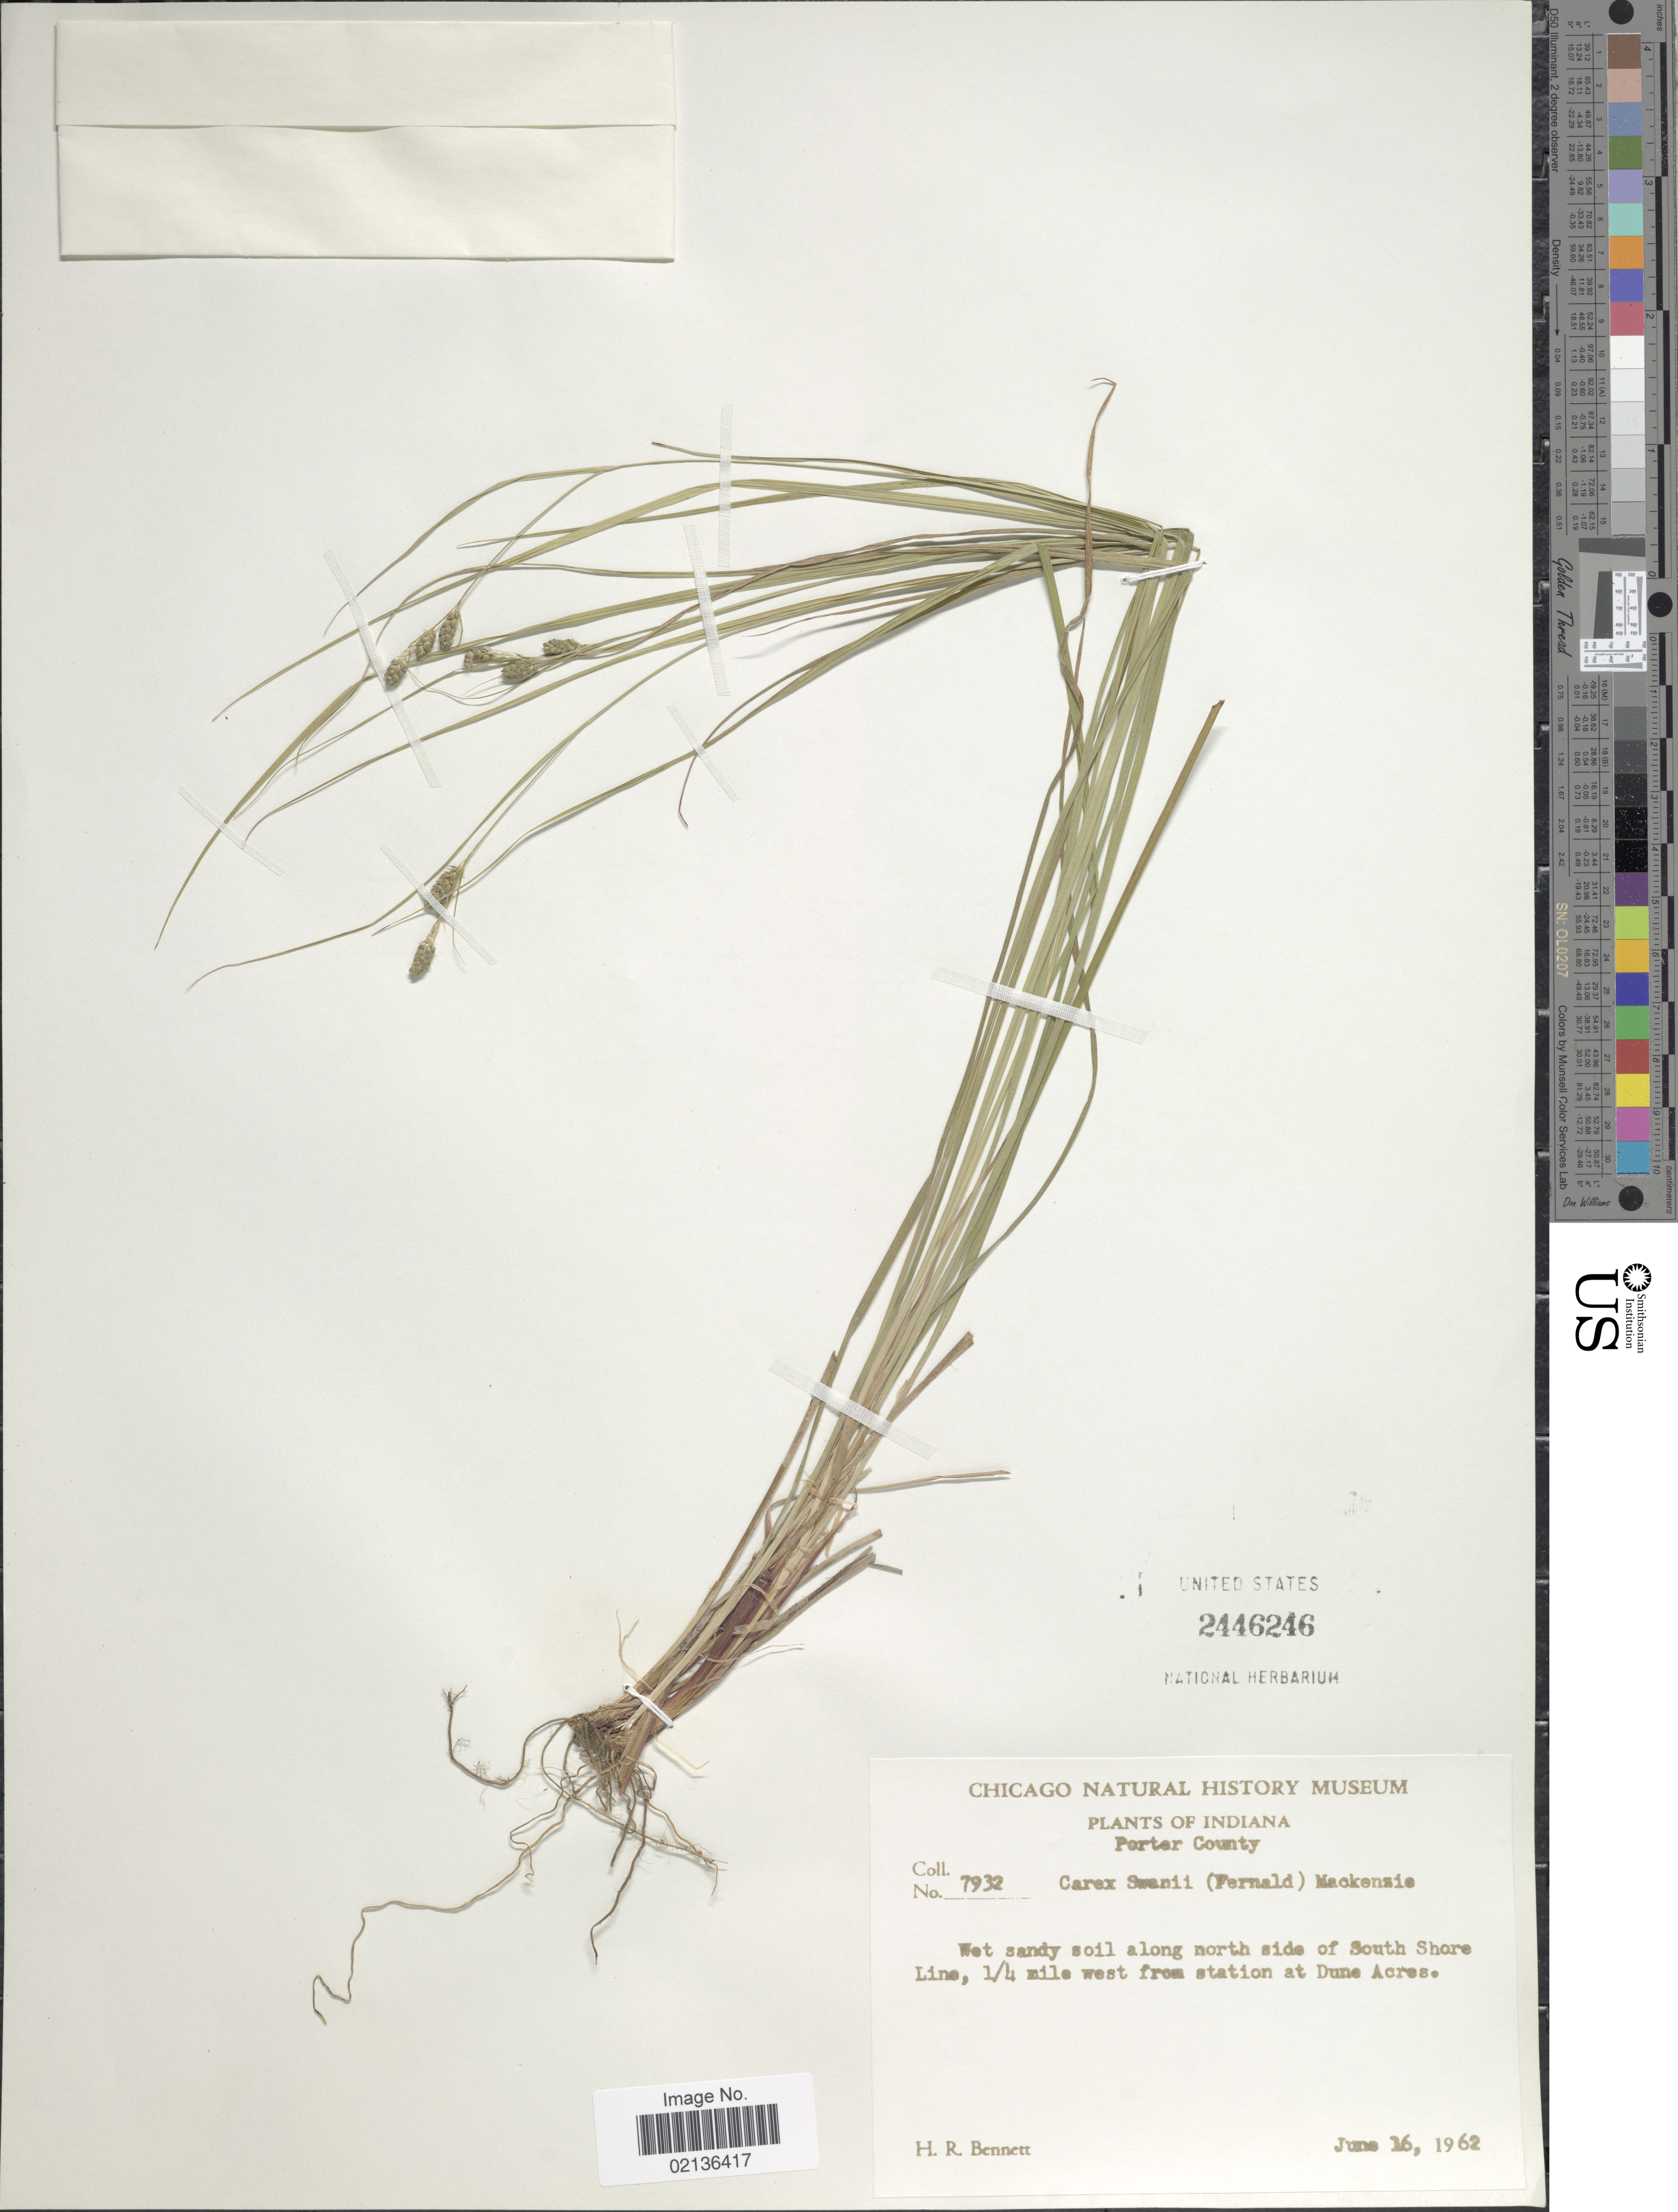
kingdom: Plantae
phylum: Tracheophyta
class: Liliopsida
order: Poales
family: Cyperaceae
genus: Carex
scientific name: Carex swanii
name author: (Fernald) Mack.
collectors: H. R. Bennett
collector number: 7932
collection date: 1962-06-16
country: United States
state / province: Indiana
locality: Porter County, Wet sandy soil along north side of South of Shore LIne, ¼ miles west from station at Dune Acres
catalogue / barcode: US 2446246